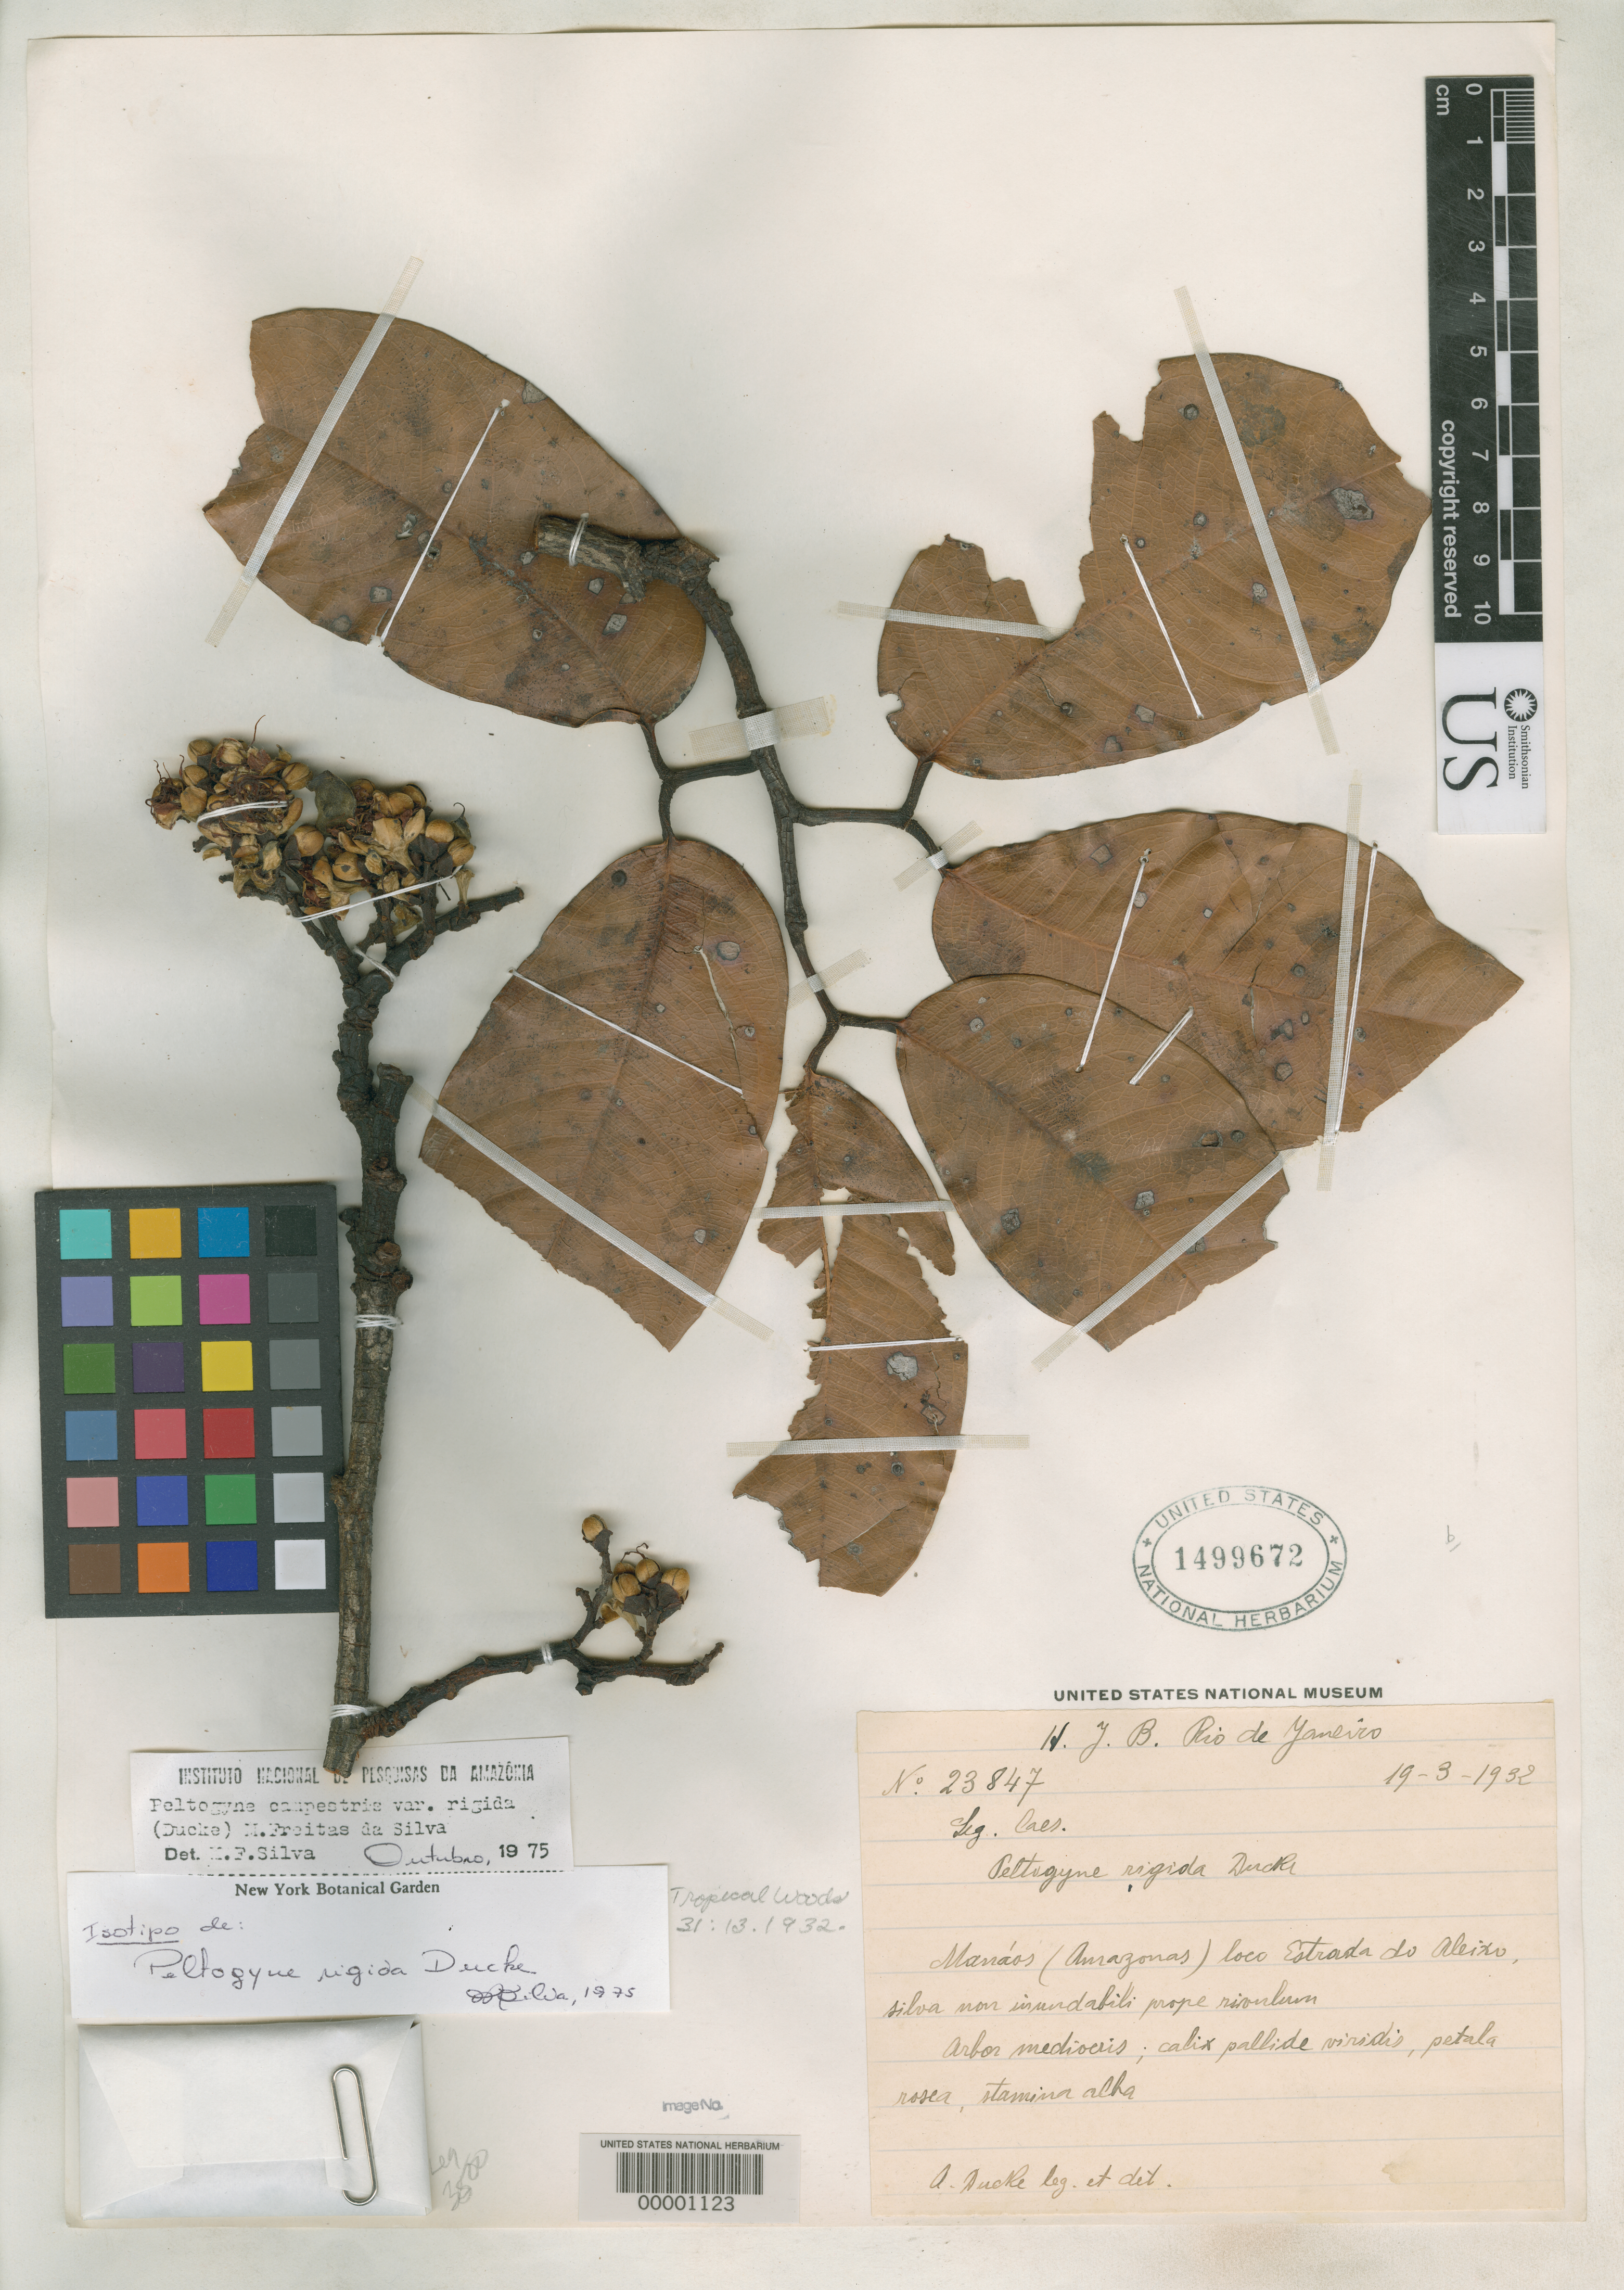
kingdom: Plantae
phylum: Tracheophyta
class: Magnoliopsida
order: Fabales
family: Fabaceae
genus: Peltogyne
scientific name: Peltogyne rigida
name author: Ducke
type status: Isotype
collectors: A. Ducke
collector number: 23847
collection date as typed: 19 Mar 1932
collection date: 1932-03-19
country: Brazil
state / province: Amazonas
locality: Manaos, Estrada do Aleixo.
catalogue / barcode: US 1499672